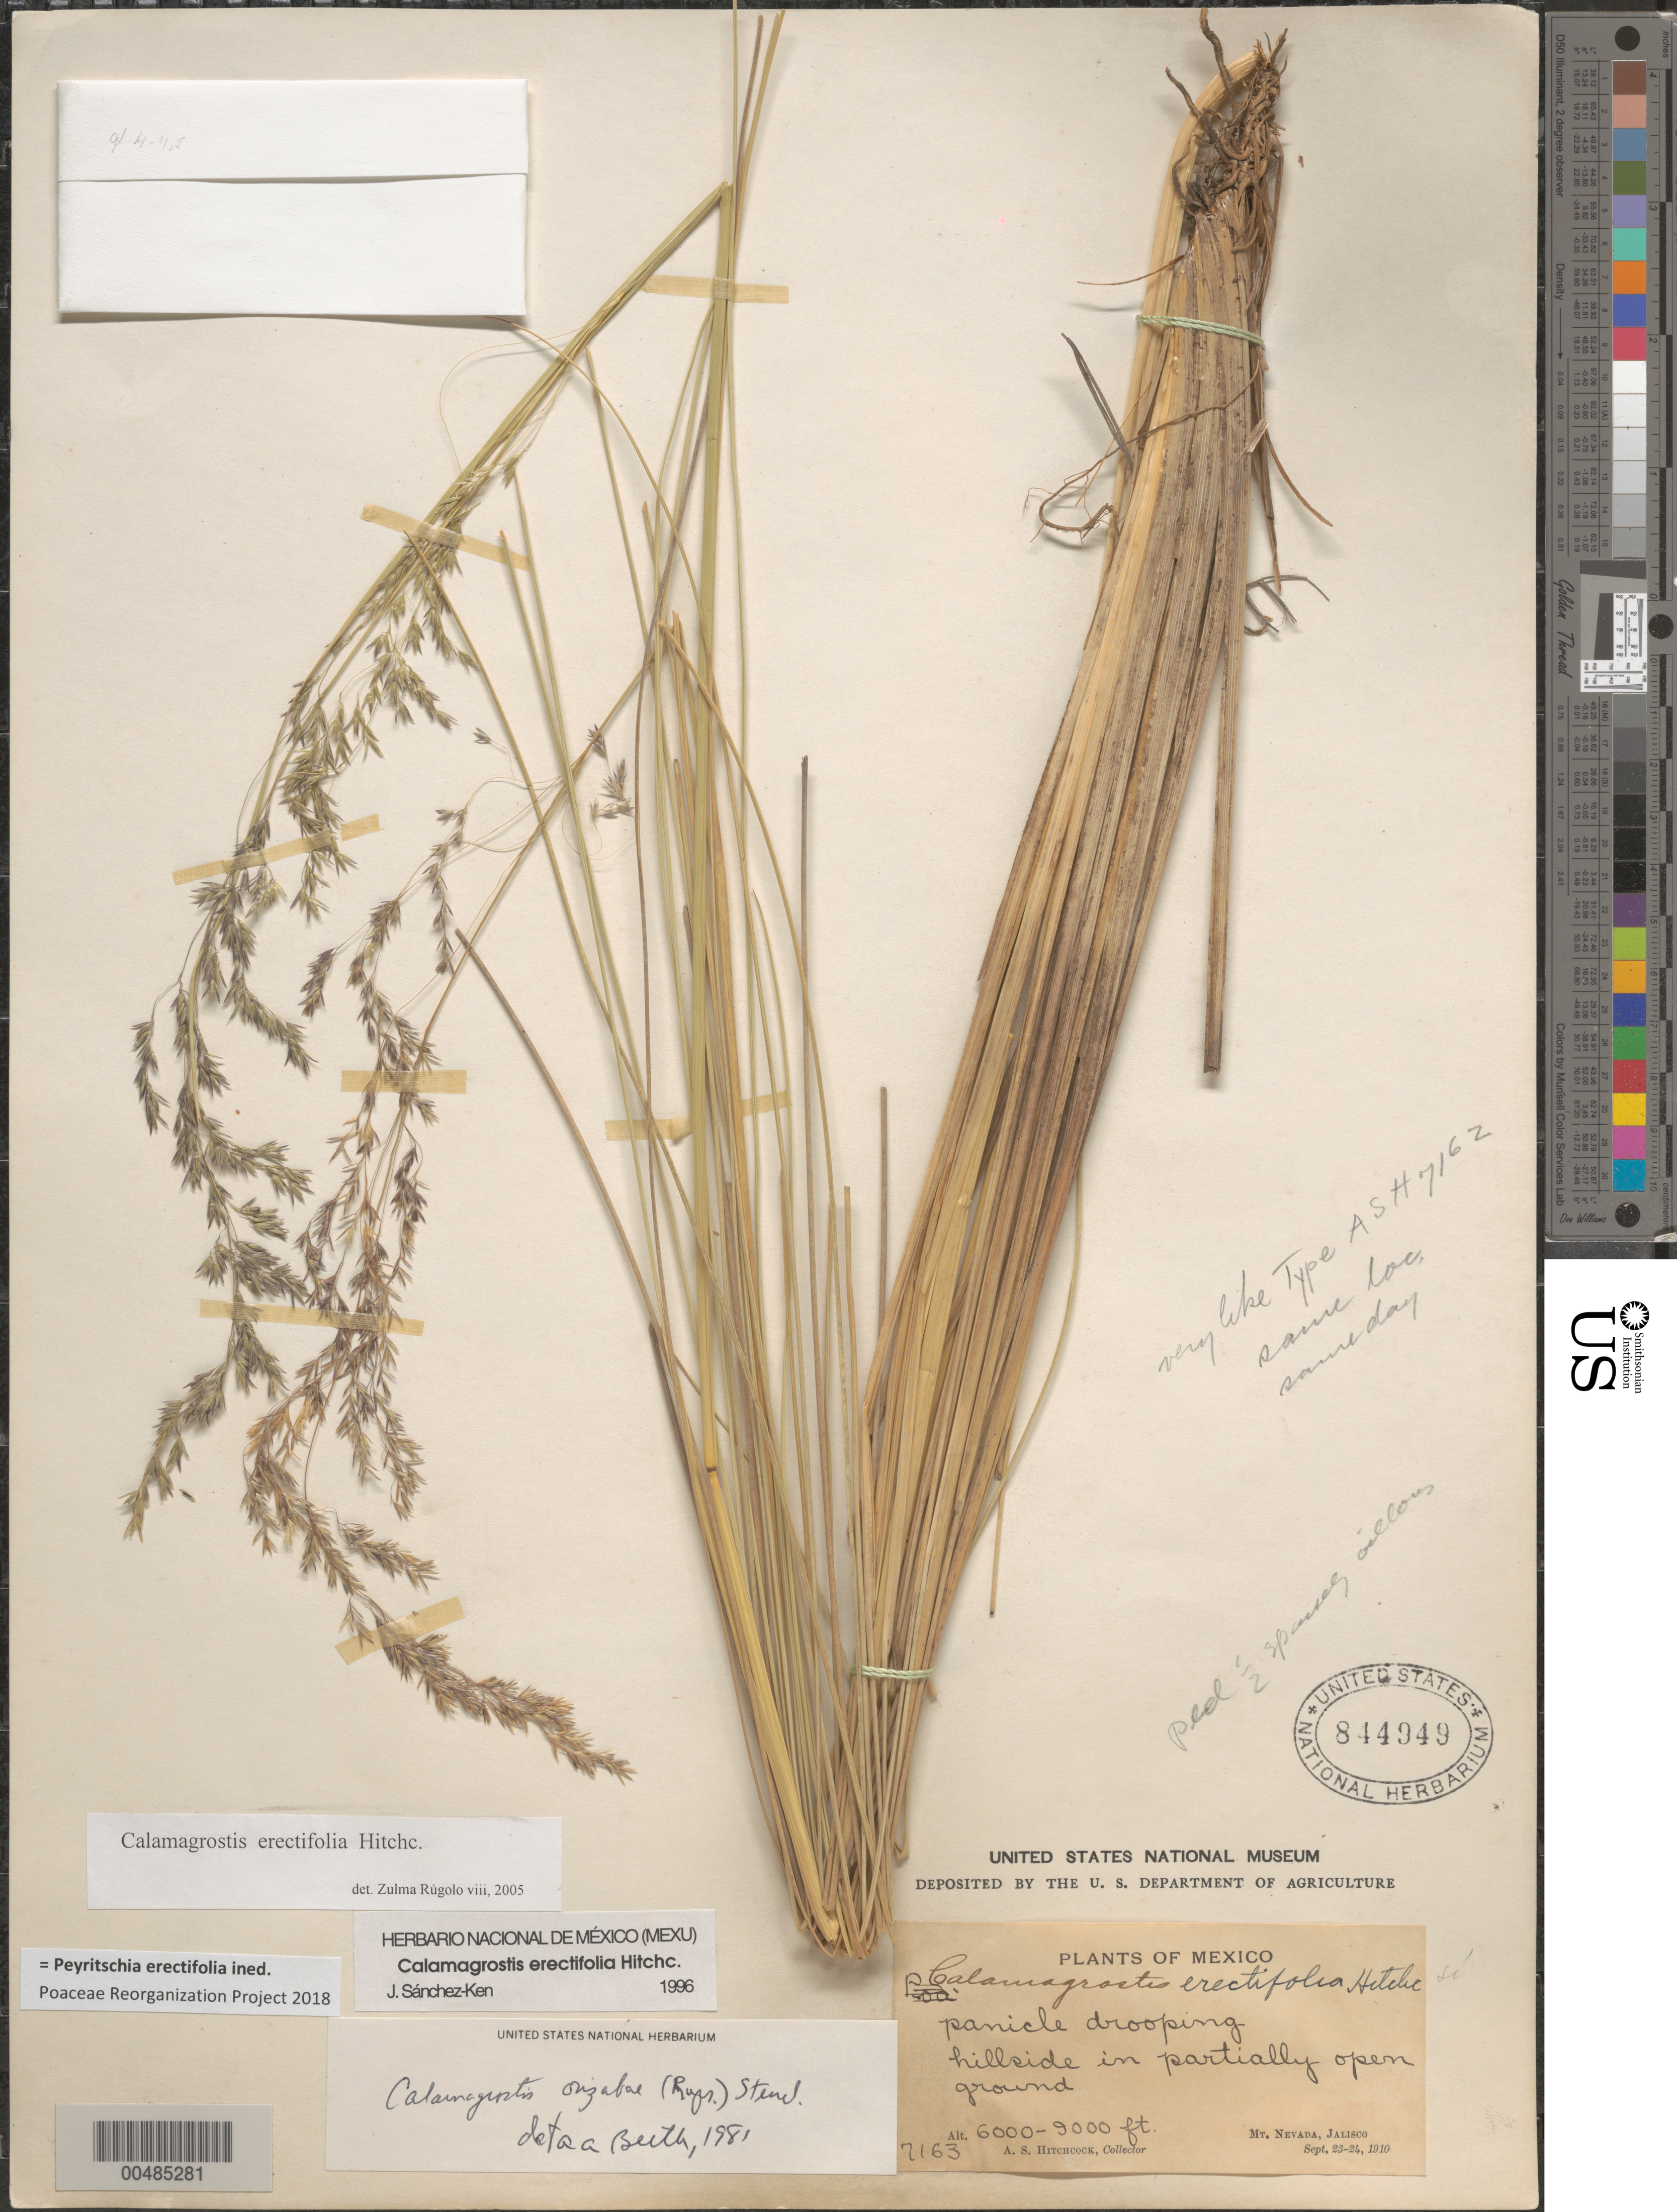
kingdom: Plantae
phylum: Tracheophyta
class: Liliopsida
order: Poales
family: Poaceae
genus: Peyritschia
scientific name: Peyritschia erectifolia ined.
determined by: Poaceae Reorganization Project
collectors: A. S. Hitchcock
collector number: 7163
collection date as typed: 23 Sep 1910 to 24 Sep 1910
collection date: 1910-09-23/1910-09-24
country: Mexico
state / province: Jalisco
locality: Mt. Nevada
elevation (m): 1829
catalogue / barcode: US 844949